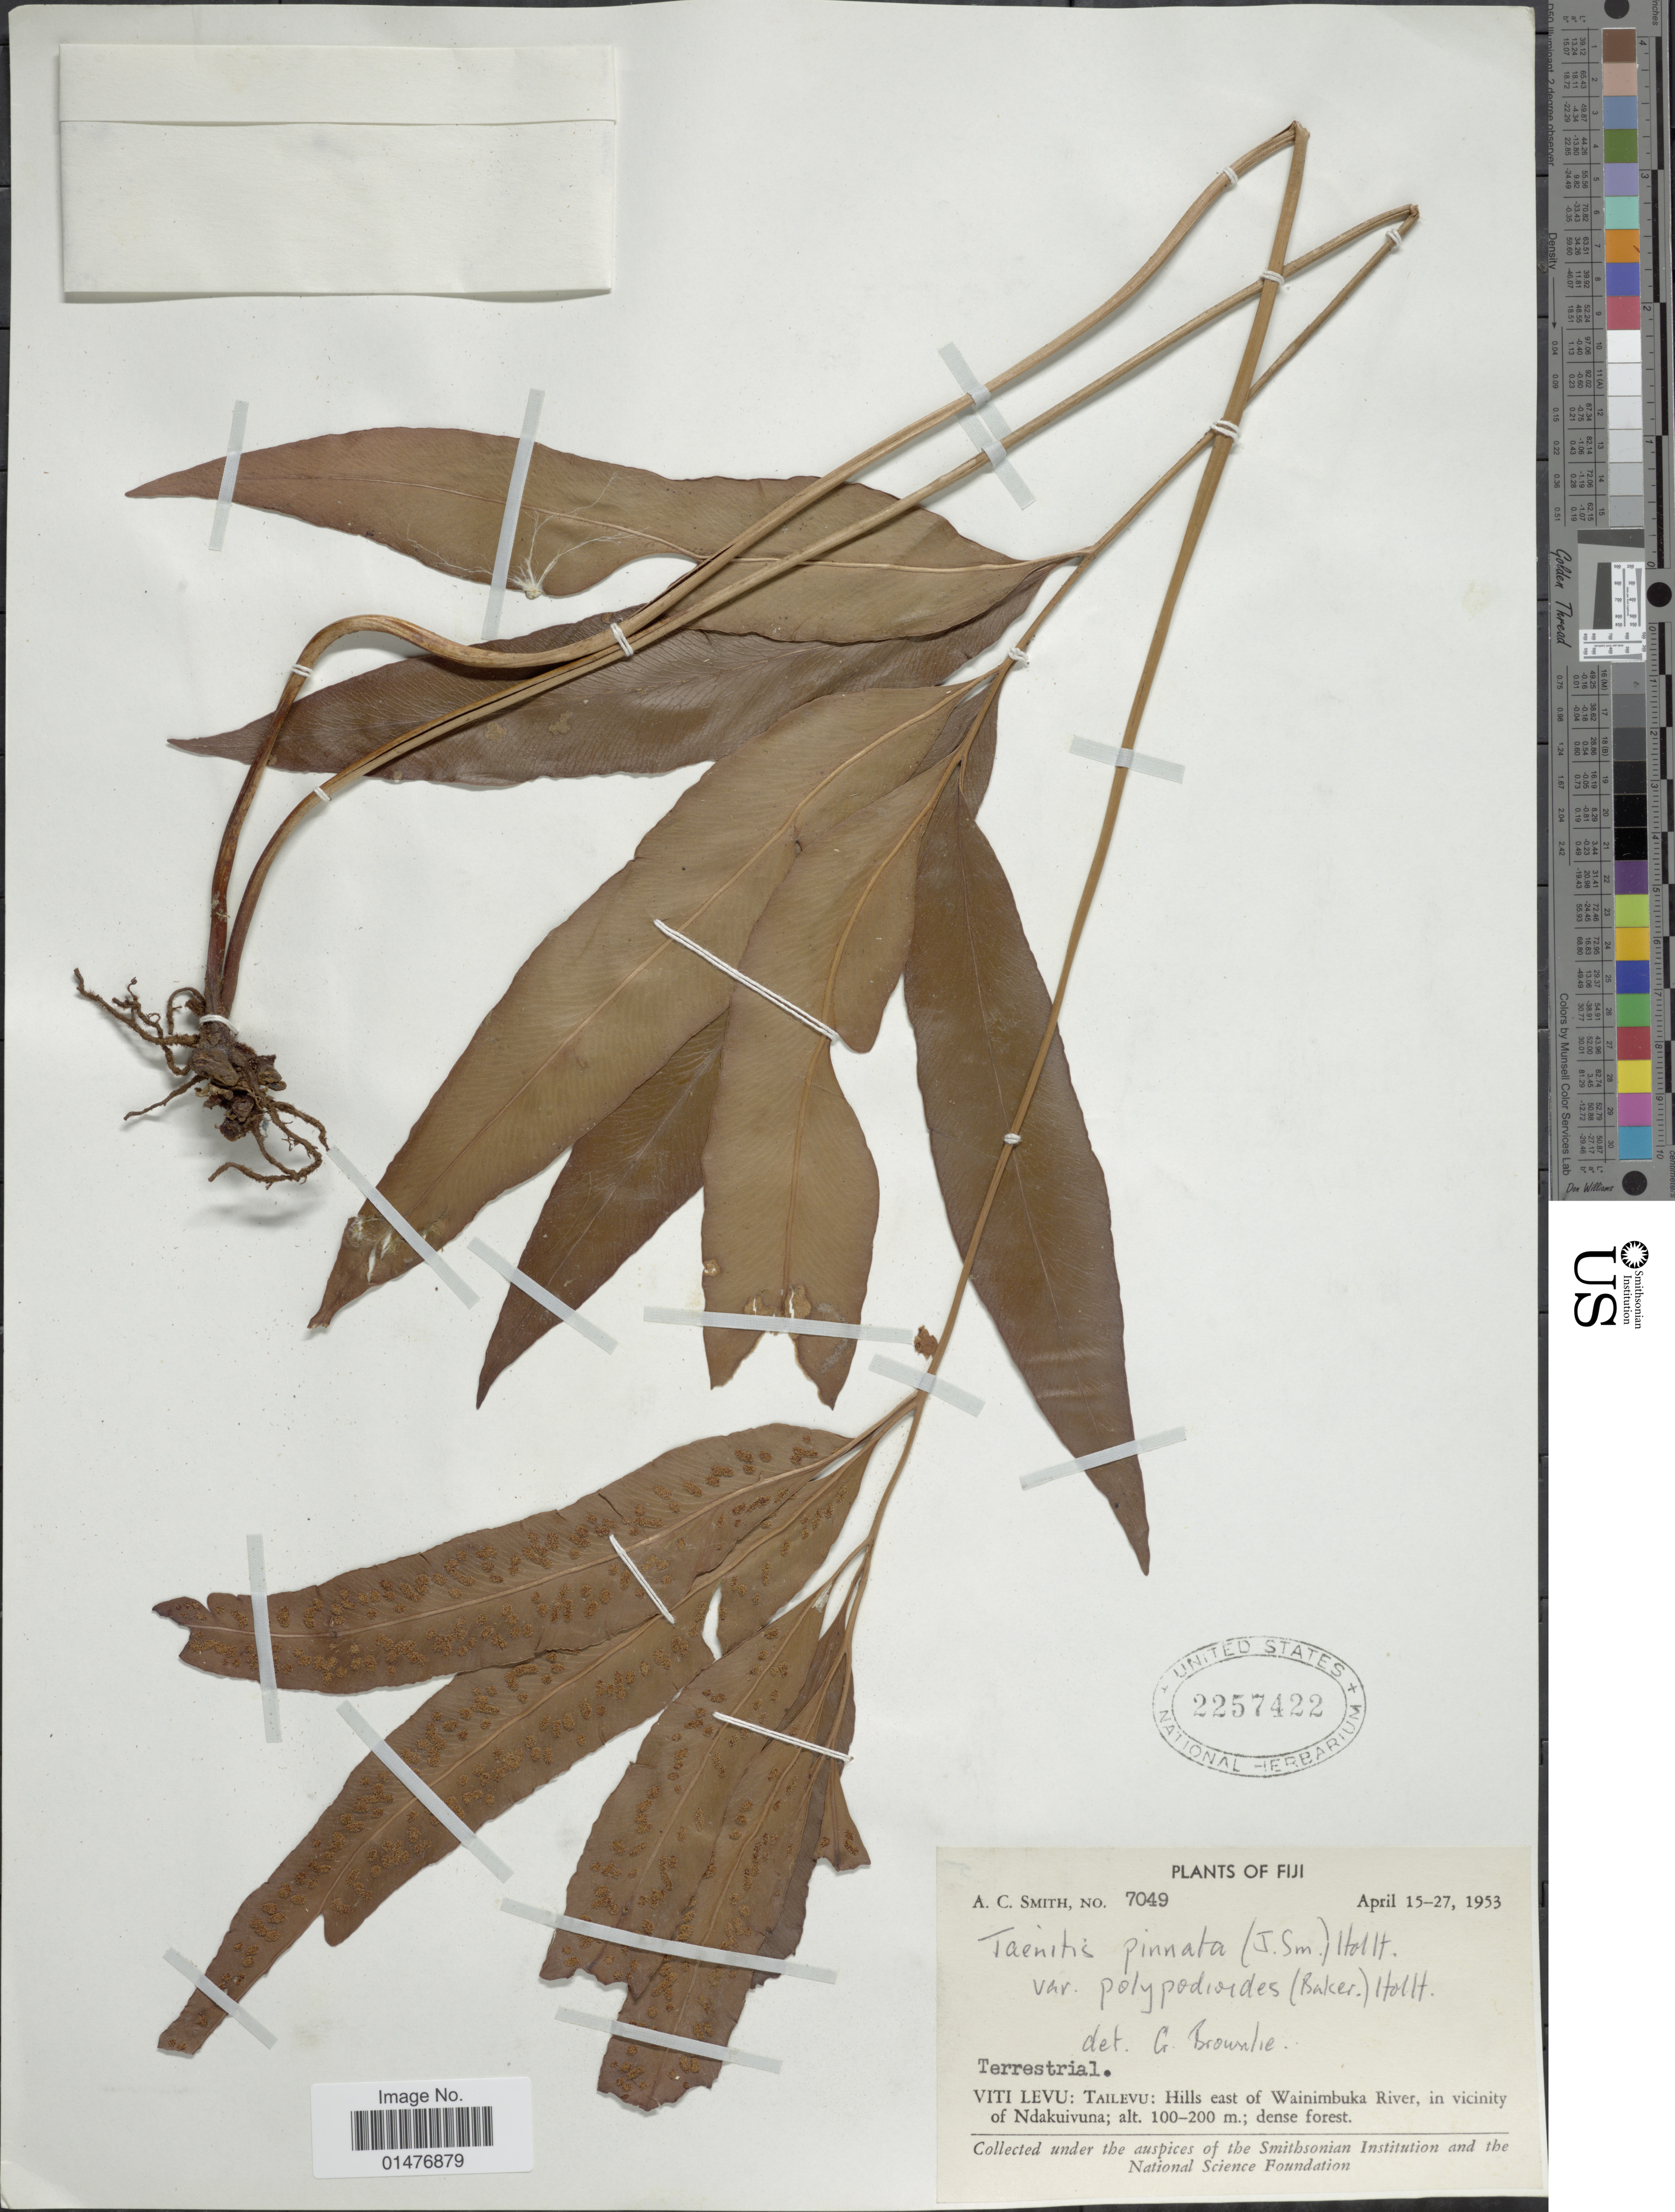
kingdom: Plantae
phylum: Tracheophyta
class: Polypodiopsida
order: Polypodiales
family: Pteridaceae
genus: Taenitis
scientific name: Taenitis pinnata var. polypodioides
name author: (Baker) Holttum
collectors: A. C. Smith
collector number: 7049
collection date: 1953-04-15/1953-04-27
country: Fiji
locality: VITI LEVU: Tailevu: Hills east of Wainimbuka river, in vicinity of Ndakuivuna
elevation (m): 100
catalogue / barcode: US 2257422